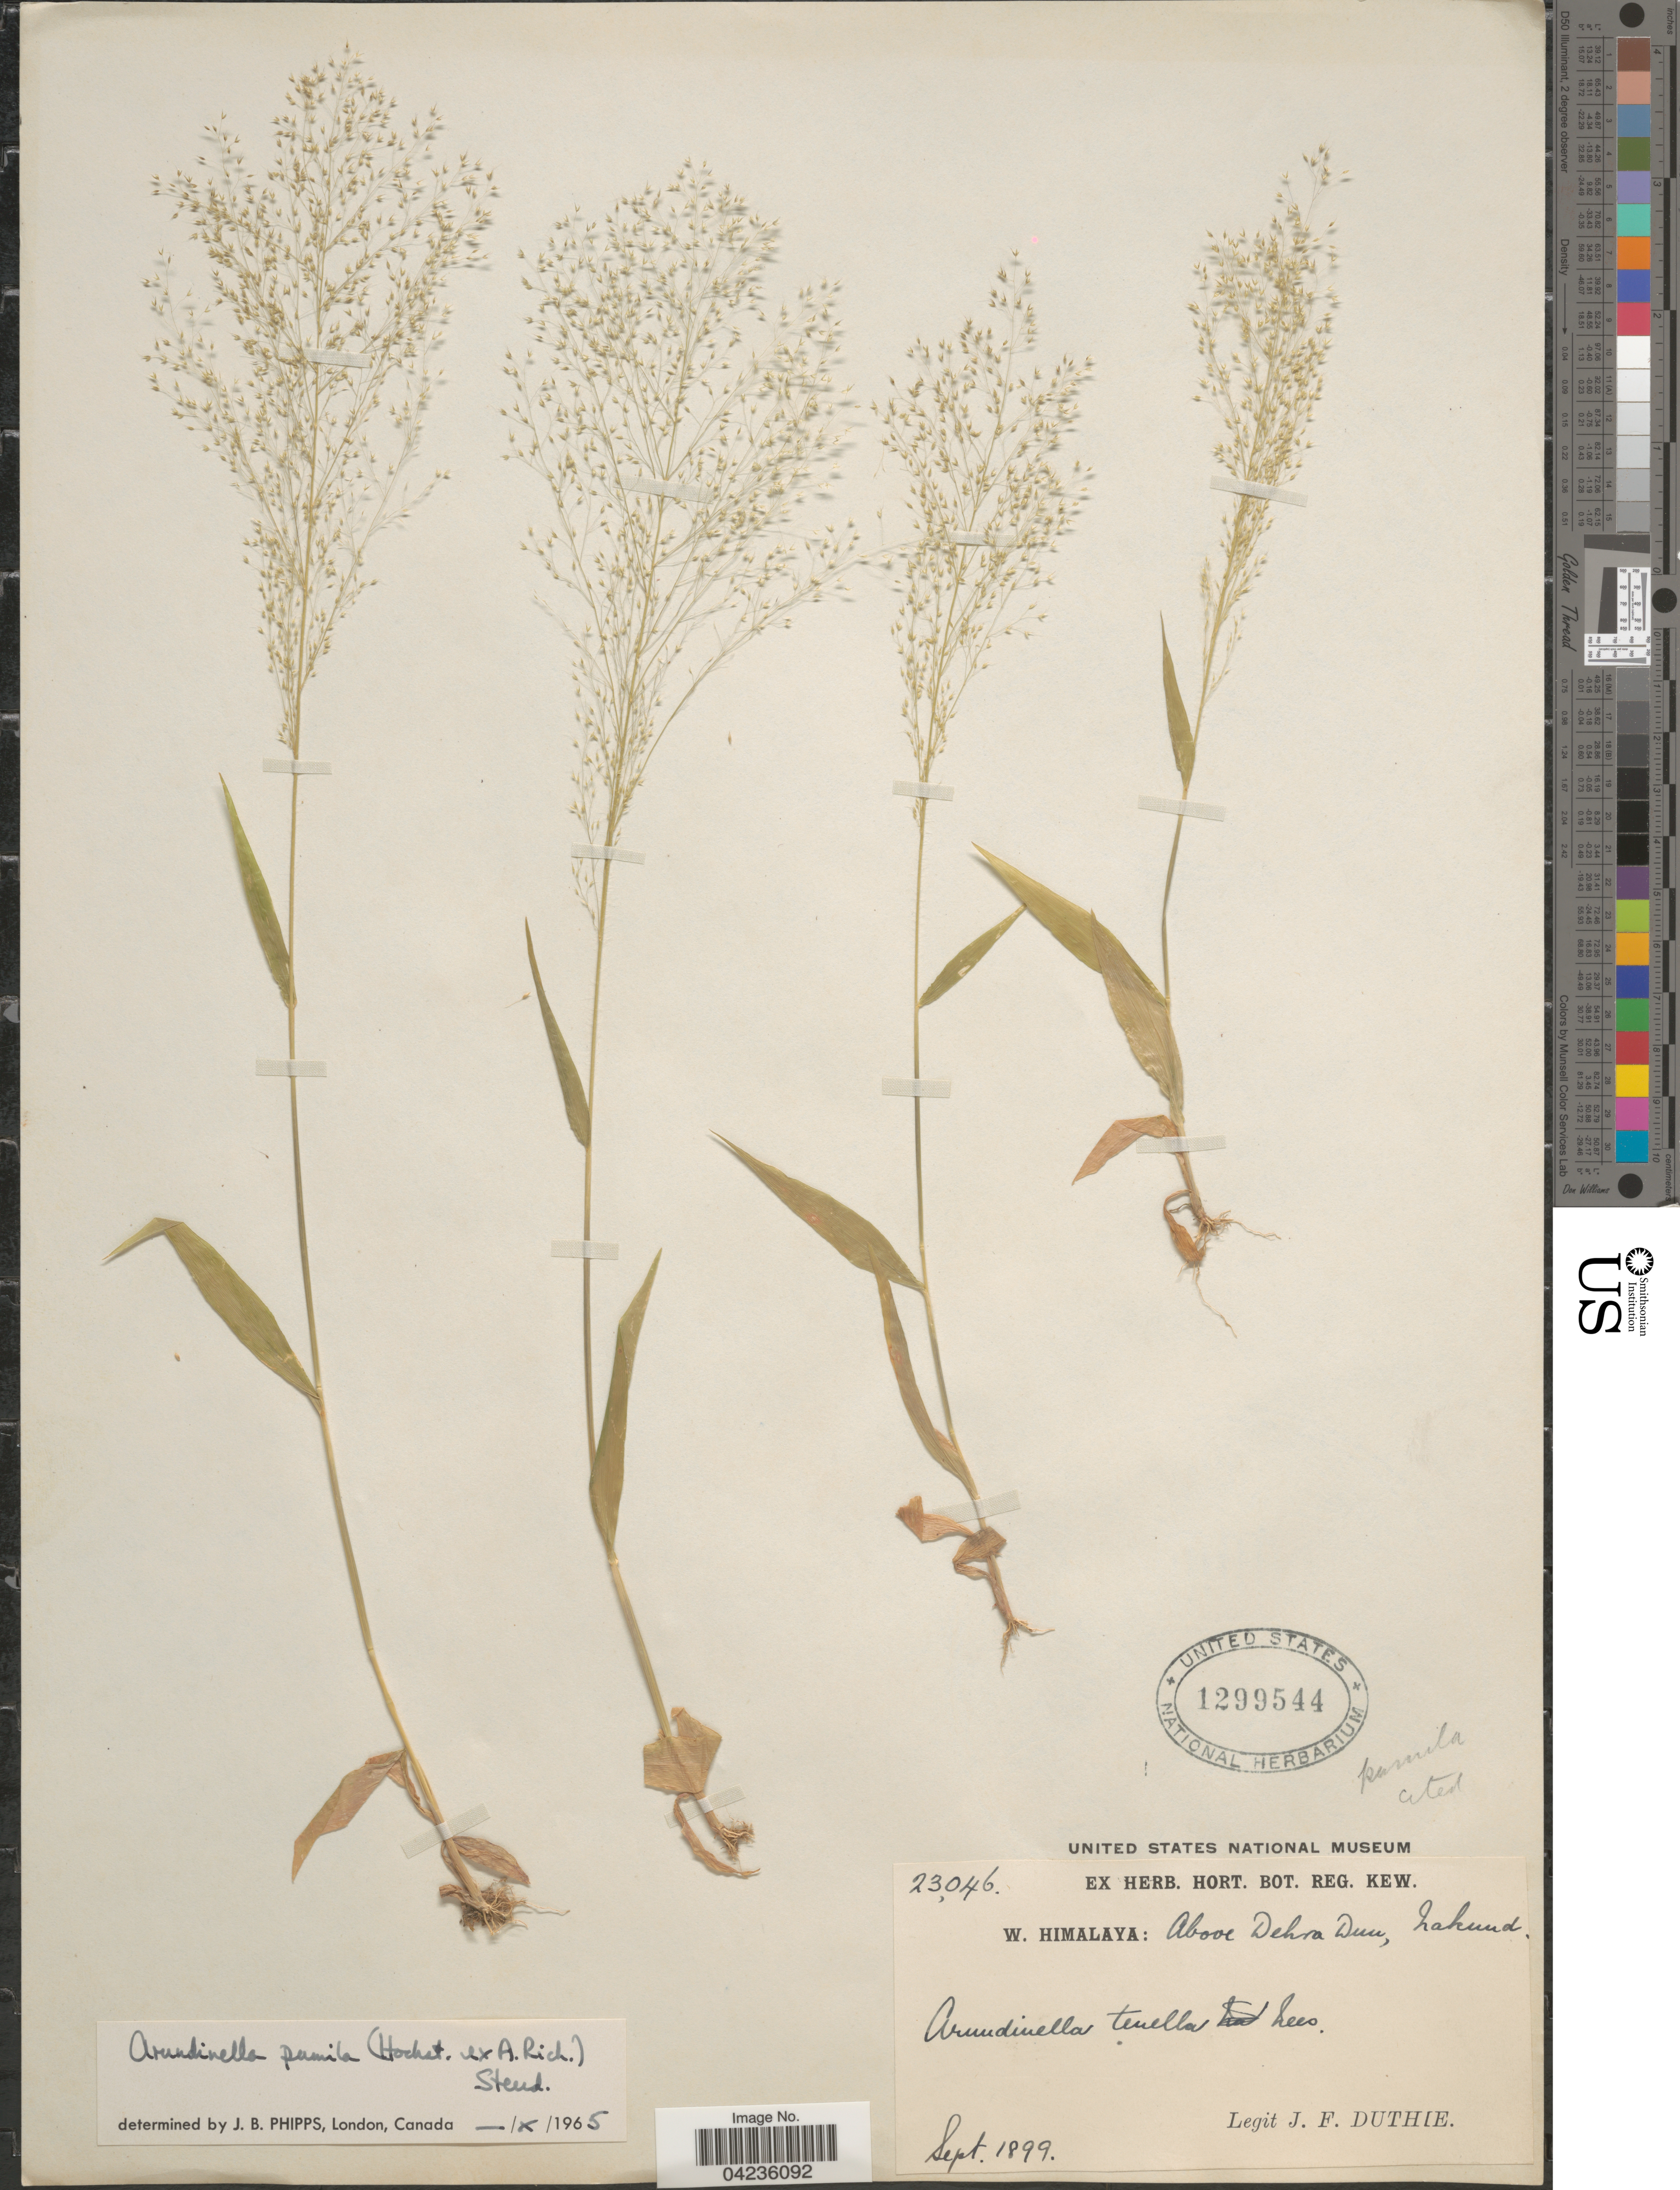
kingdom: Plantae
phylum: Tracheophyta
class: Liliopsida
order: Poales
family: Poaceae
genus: Arundinella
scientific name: Arundinella pumila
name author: (Hochst. ex A. Rich.) Steud.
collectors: J. F. Duthie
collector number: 23046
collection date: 1899-09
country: India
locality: W. Himalaya: Above Dehra Dun, Nakund [interpreted].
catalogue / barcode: US 1299544